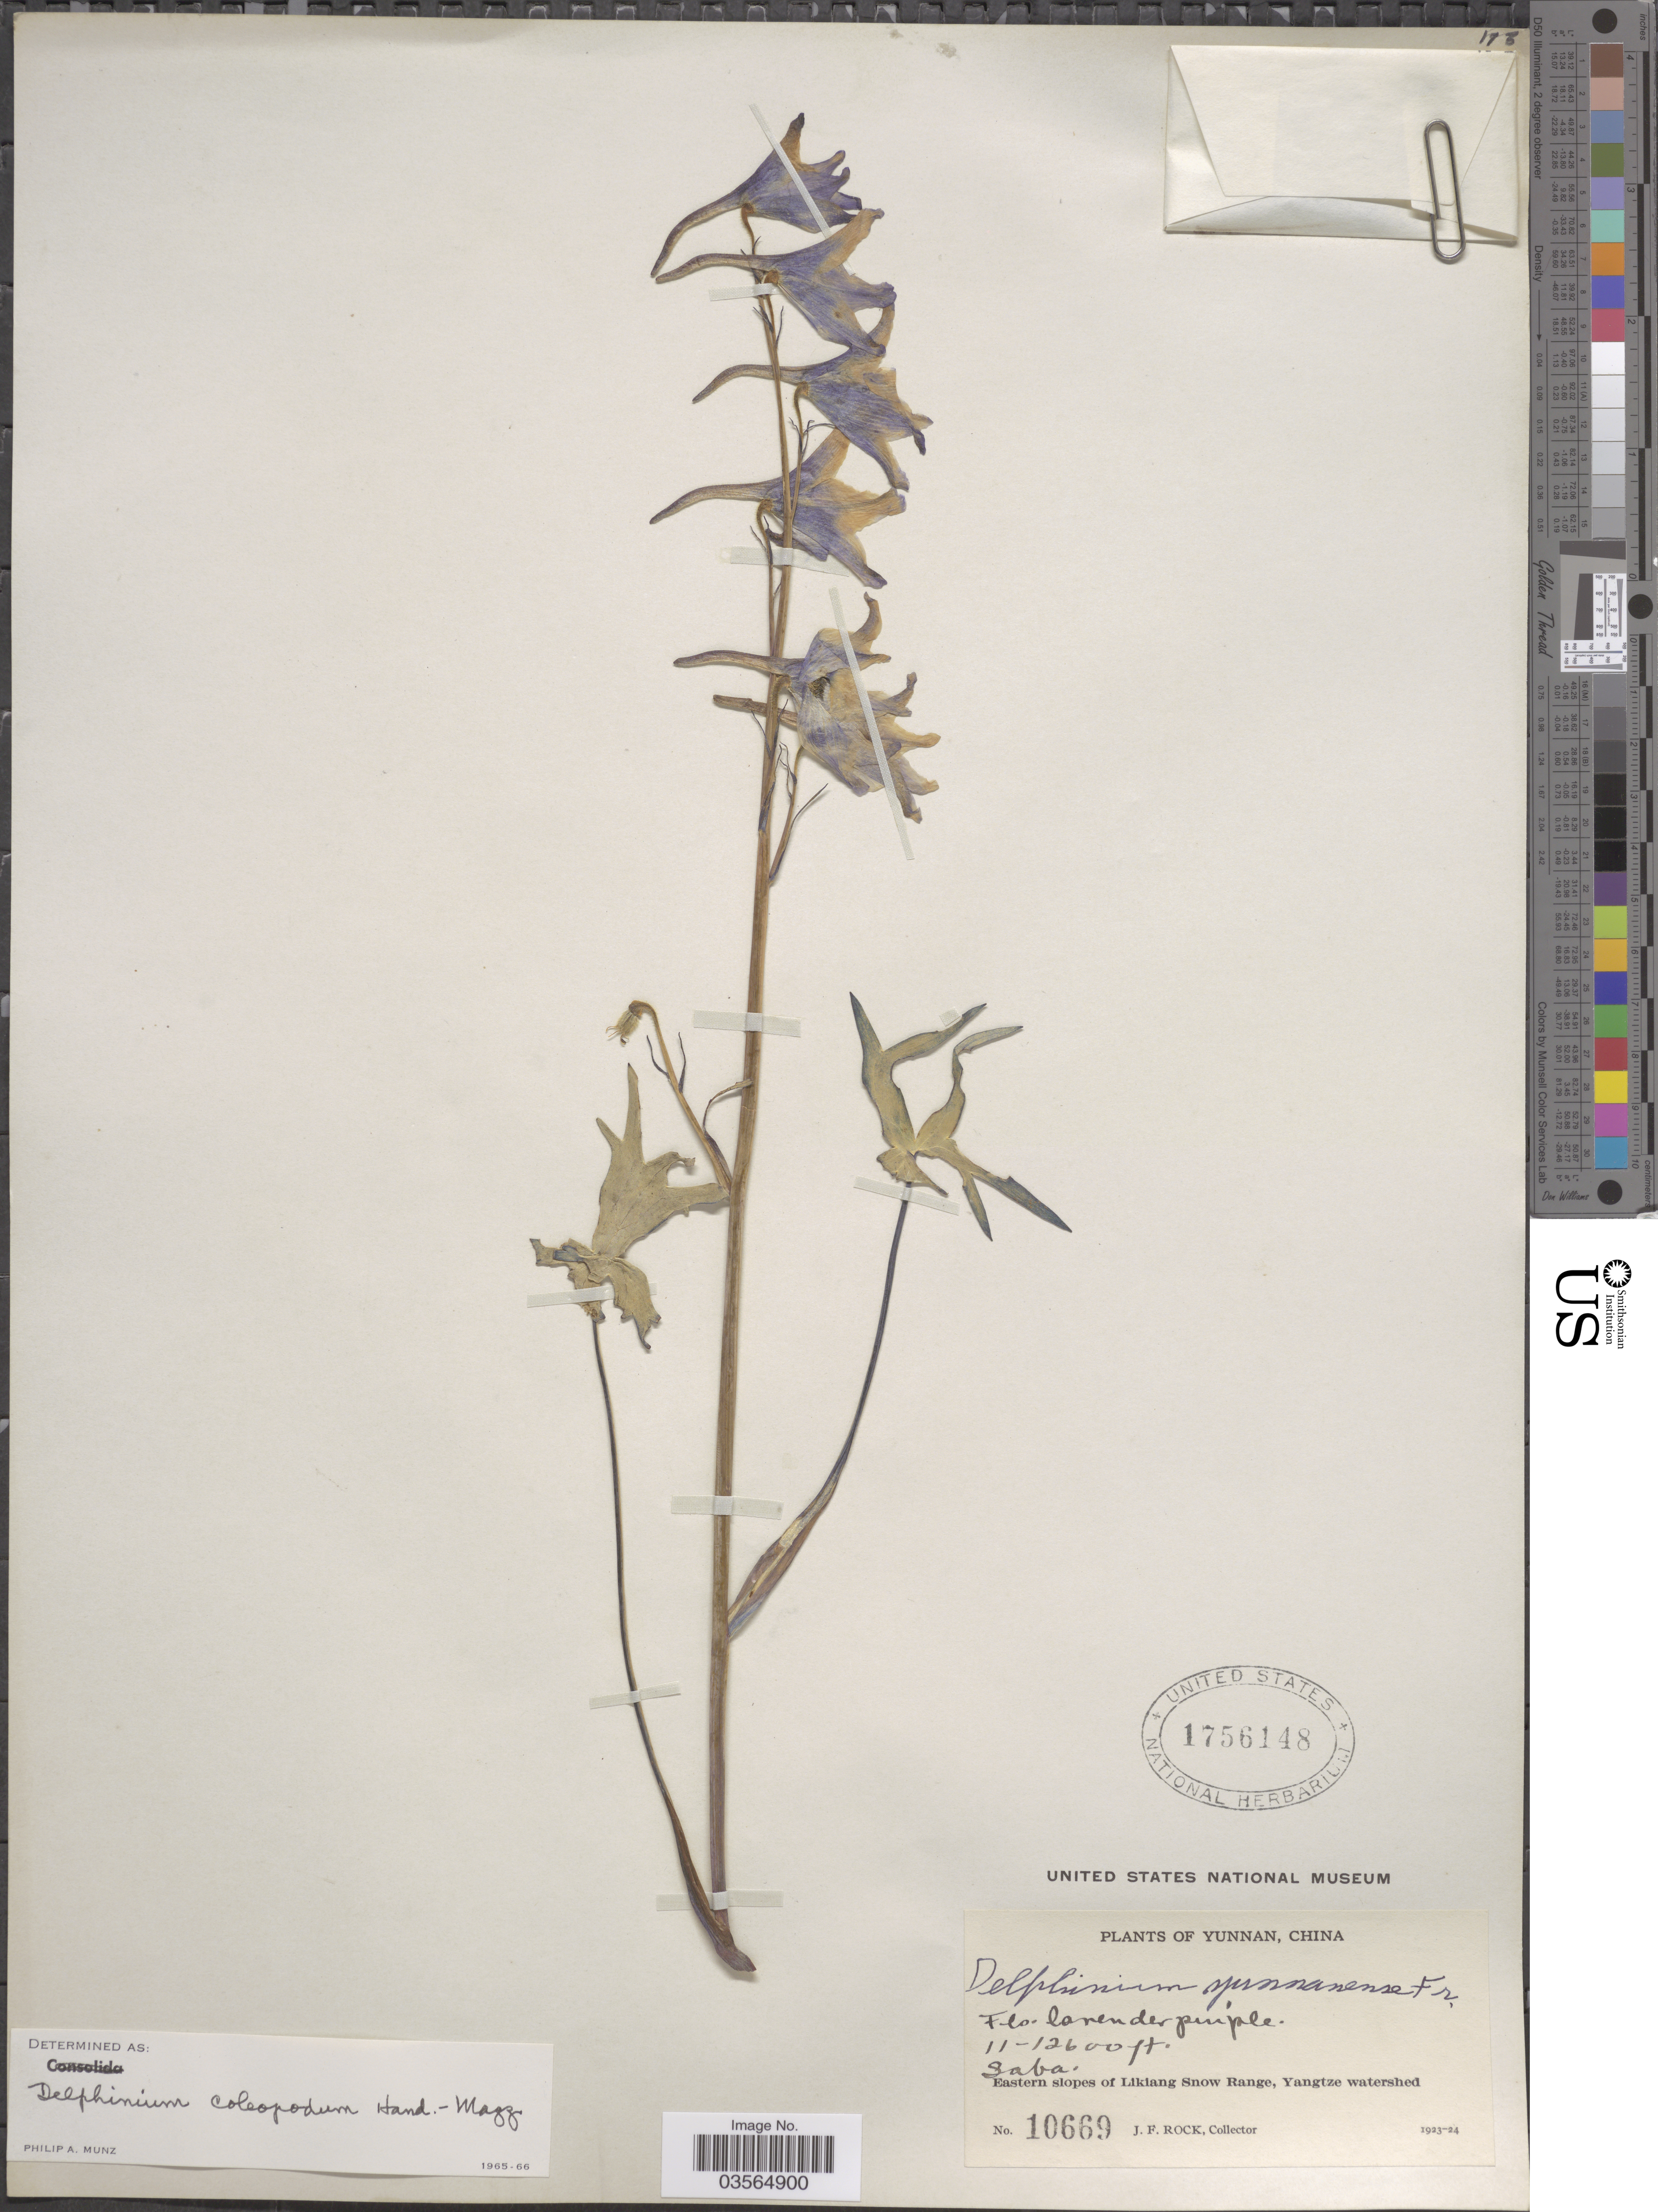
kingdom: Plantae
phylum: Tracheophyta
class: Magnoliopsida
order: Ranunculales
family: Ranunculaceae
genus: Delphinium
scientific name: Delphinium coleopodum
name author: Hand.-Mazz.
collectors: J. Rock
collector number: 10669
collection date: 1923/1924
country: China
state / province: Yunnan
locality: Saba. Eastern slopes of Likiang Snow Range, Yangtze watershed.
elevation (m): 3353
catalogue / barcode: US 1756148